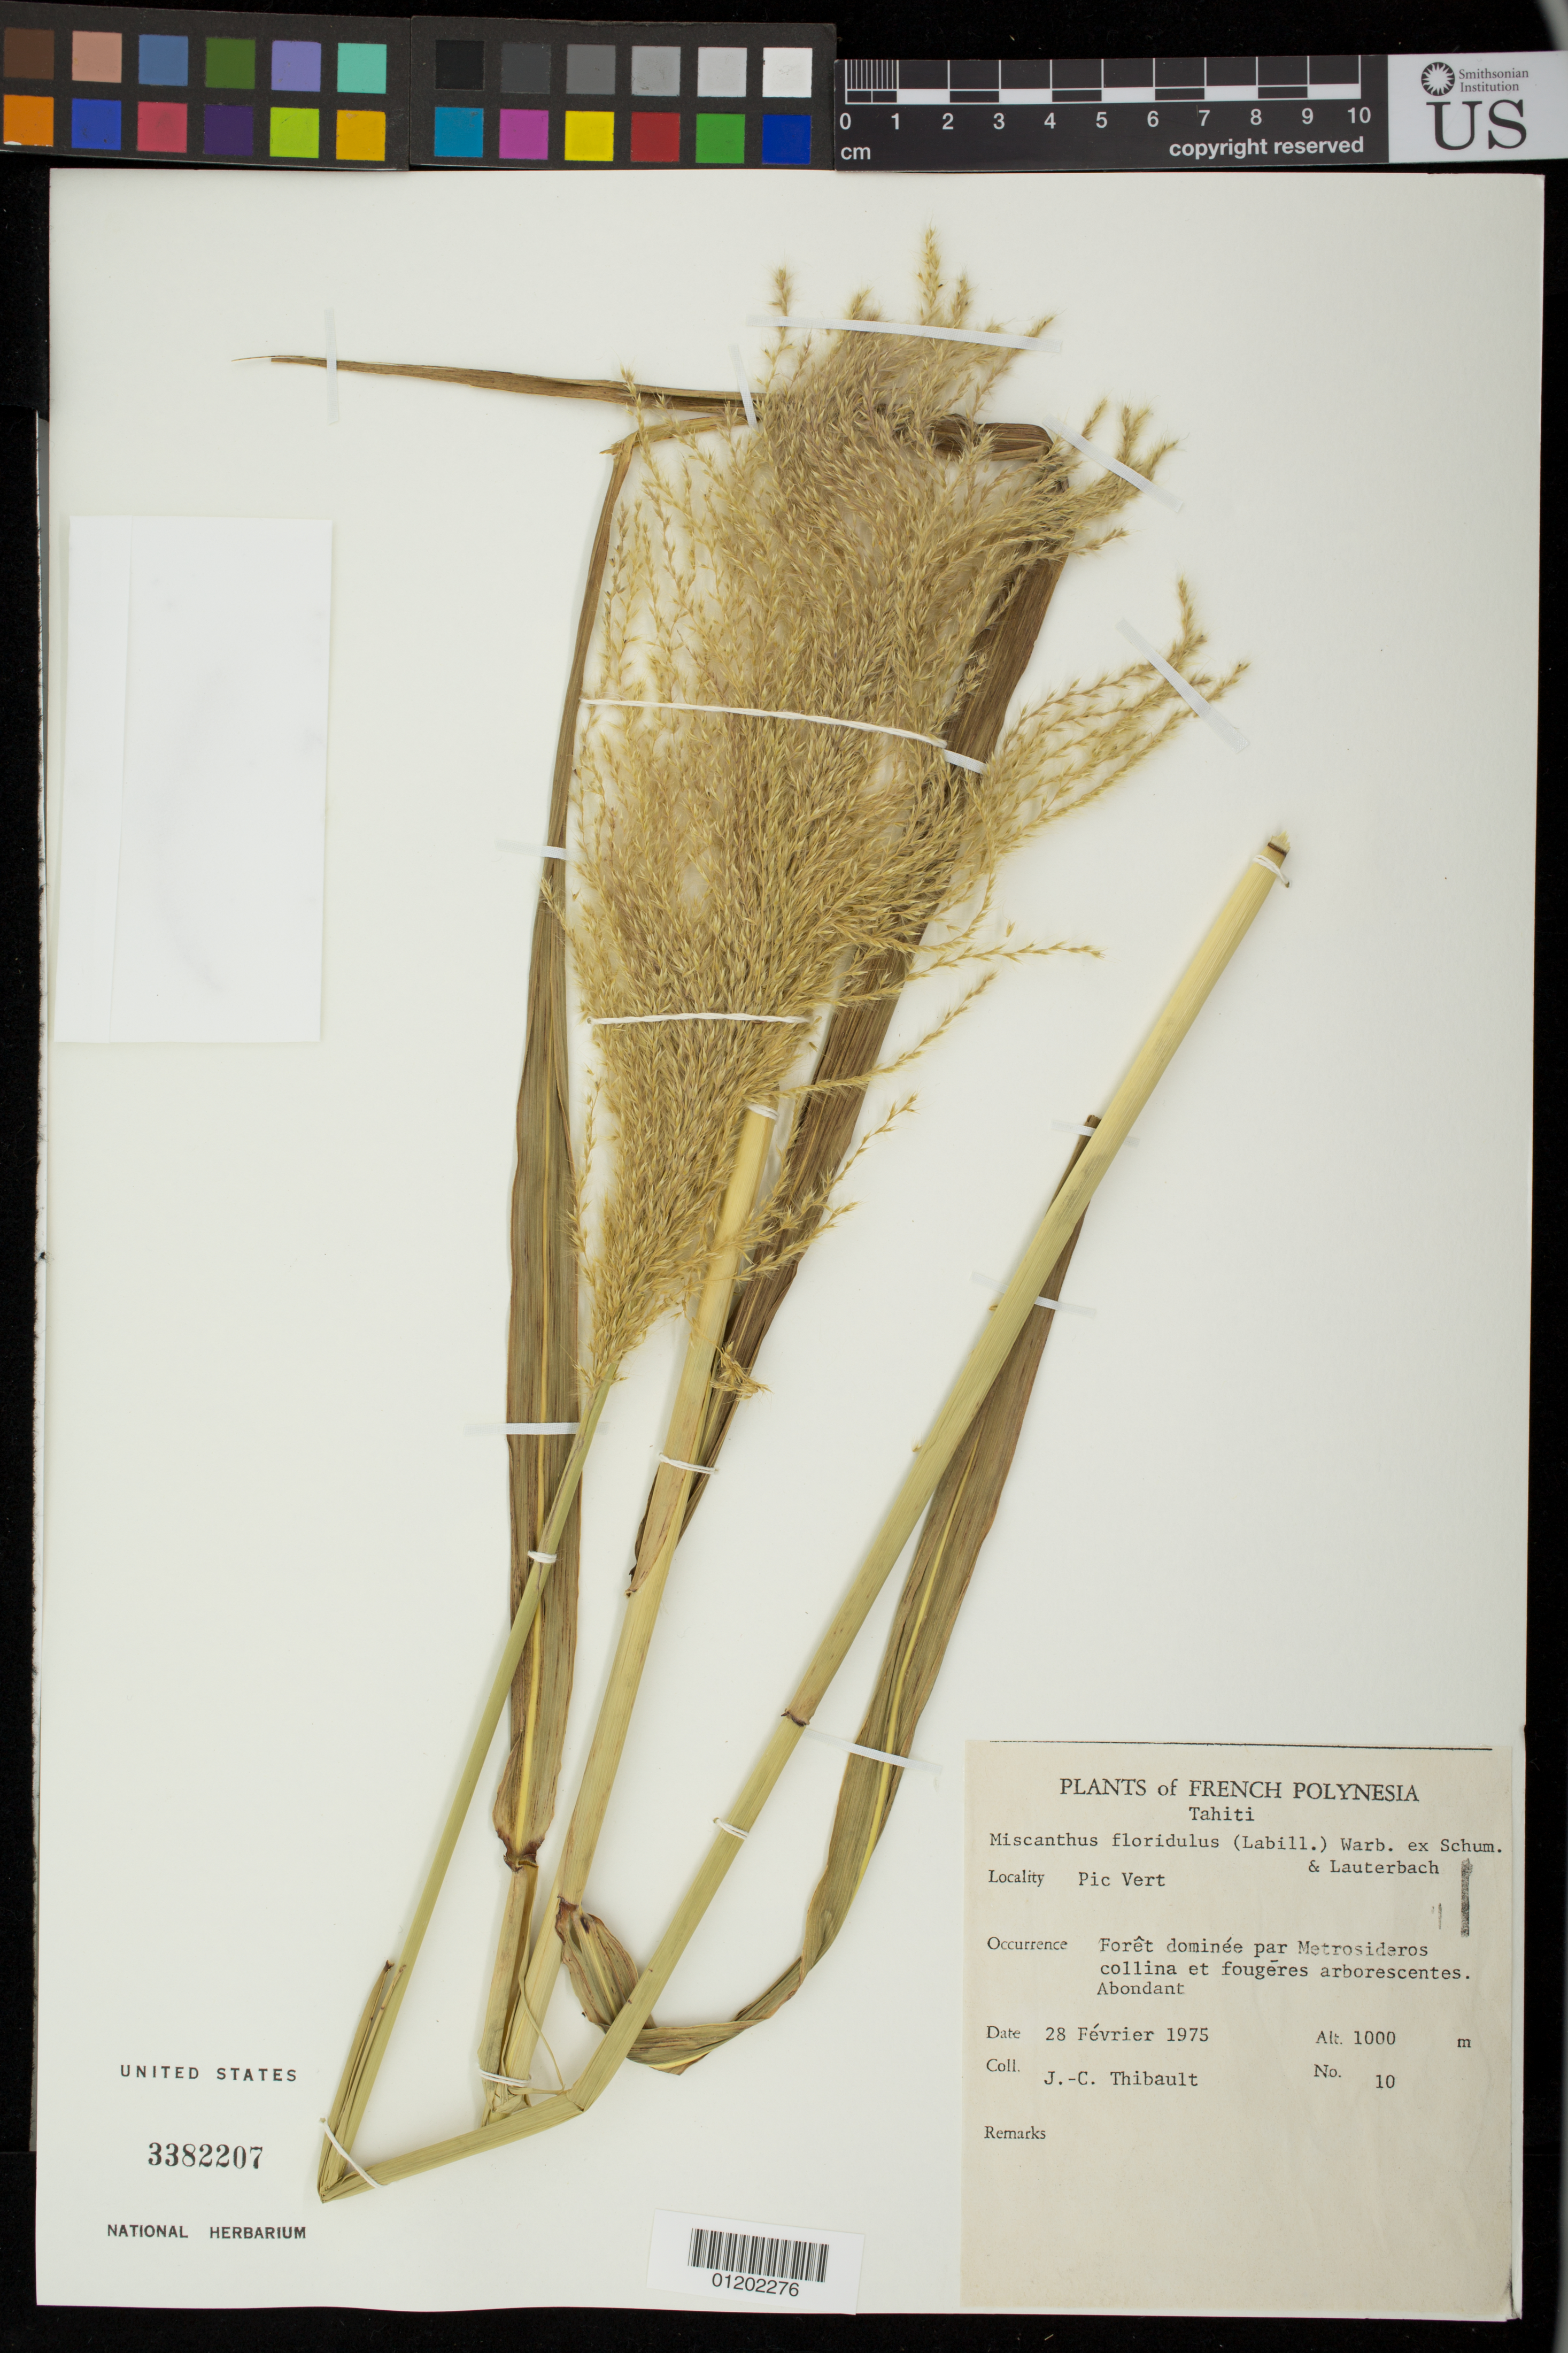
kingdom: Plantae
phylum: Tracheophyta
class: Liliopsida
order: Poales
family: Poaceae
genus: Miscanthus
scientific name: Miscanthus floridulus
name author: (Labill.) Warb.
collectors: J. Thibault de Chanvalon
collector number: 10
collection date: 1975-02-28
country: French Polynesia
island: Tahiti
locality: Pic Vert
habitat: Foret dominèe par Metrosideros collina et fougères arborescentes.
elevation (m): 1000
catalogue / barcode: US 3382207